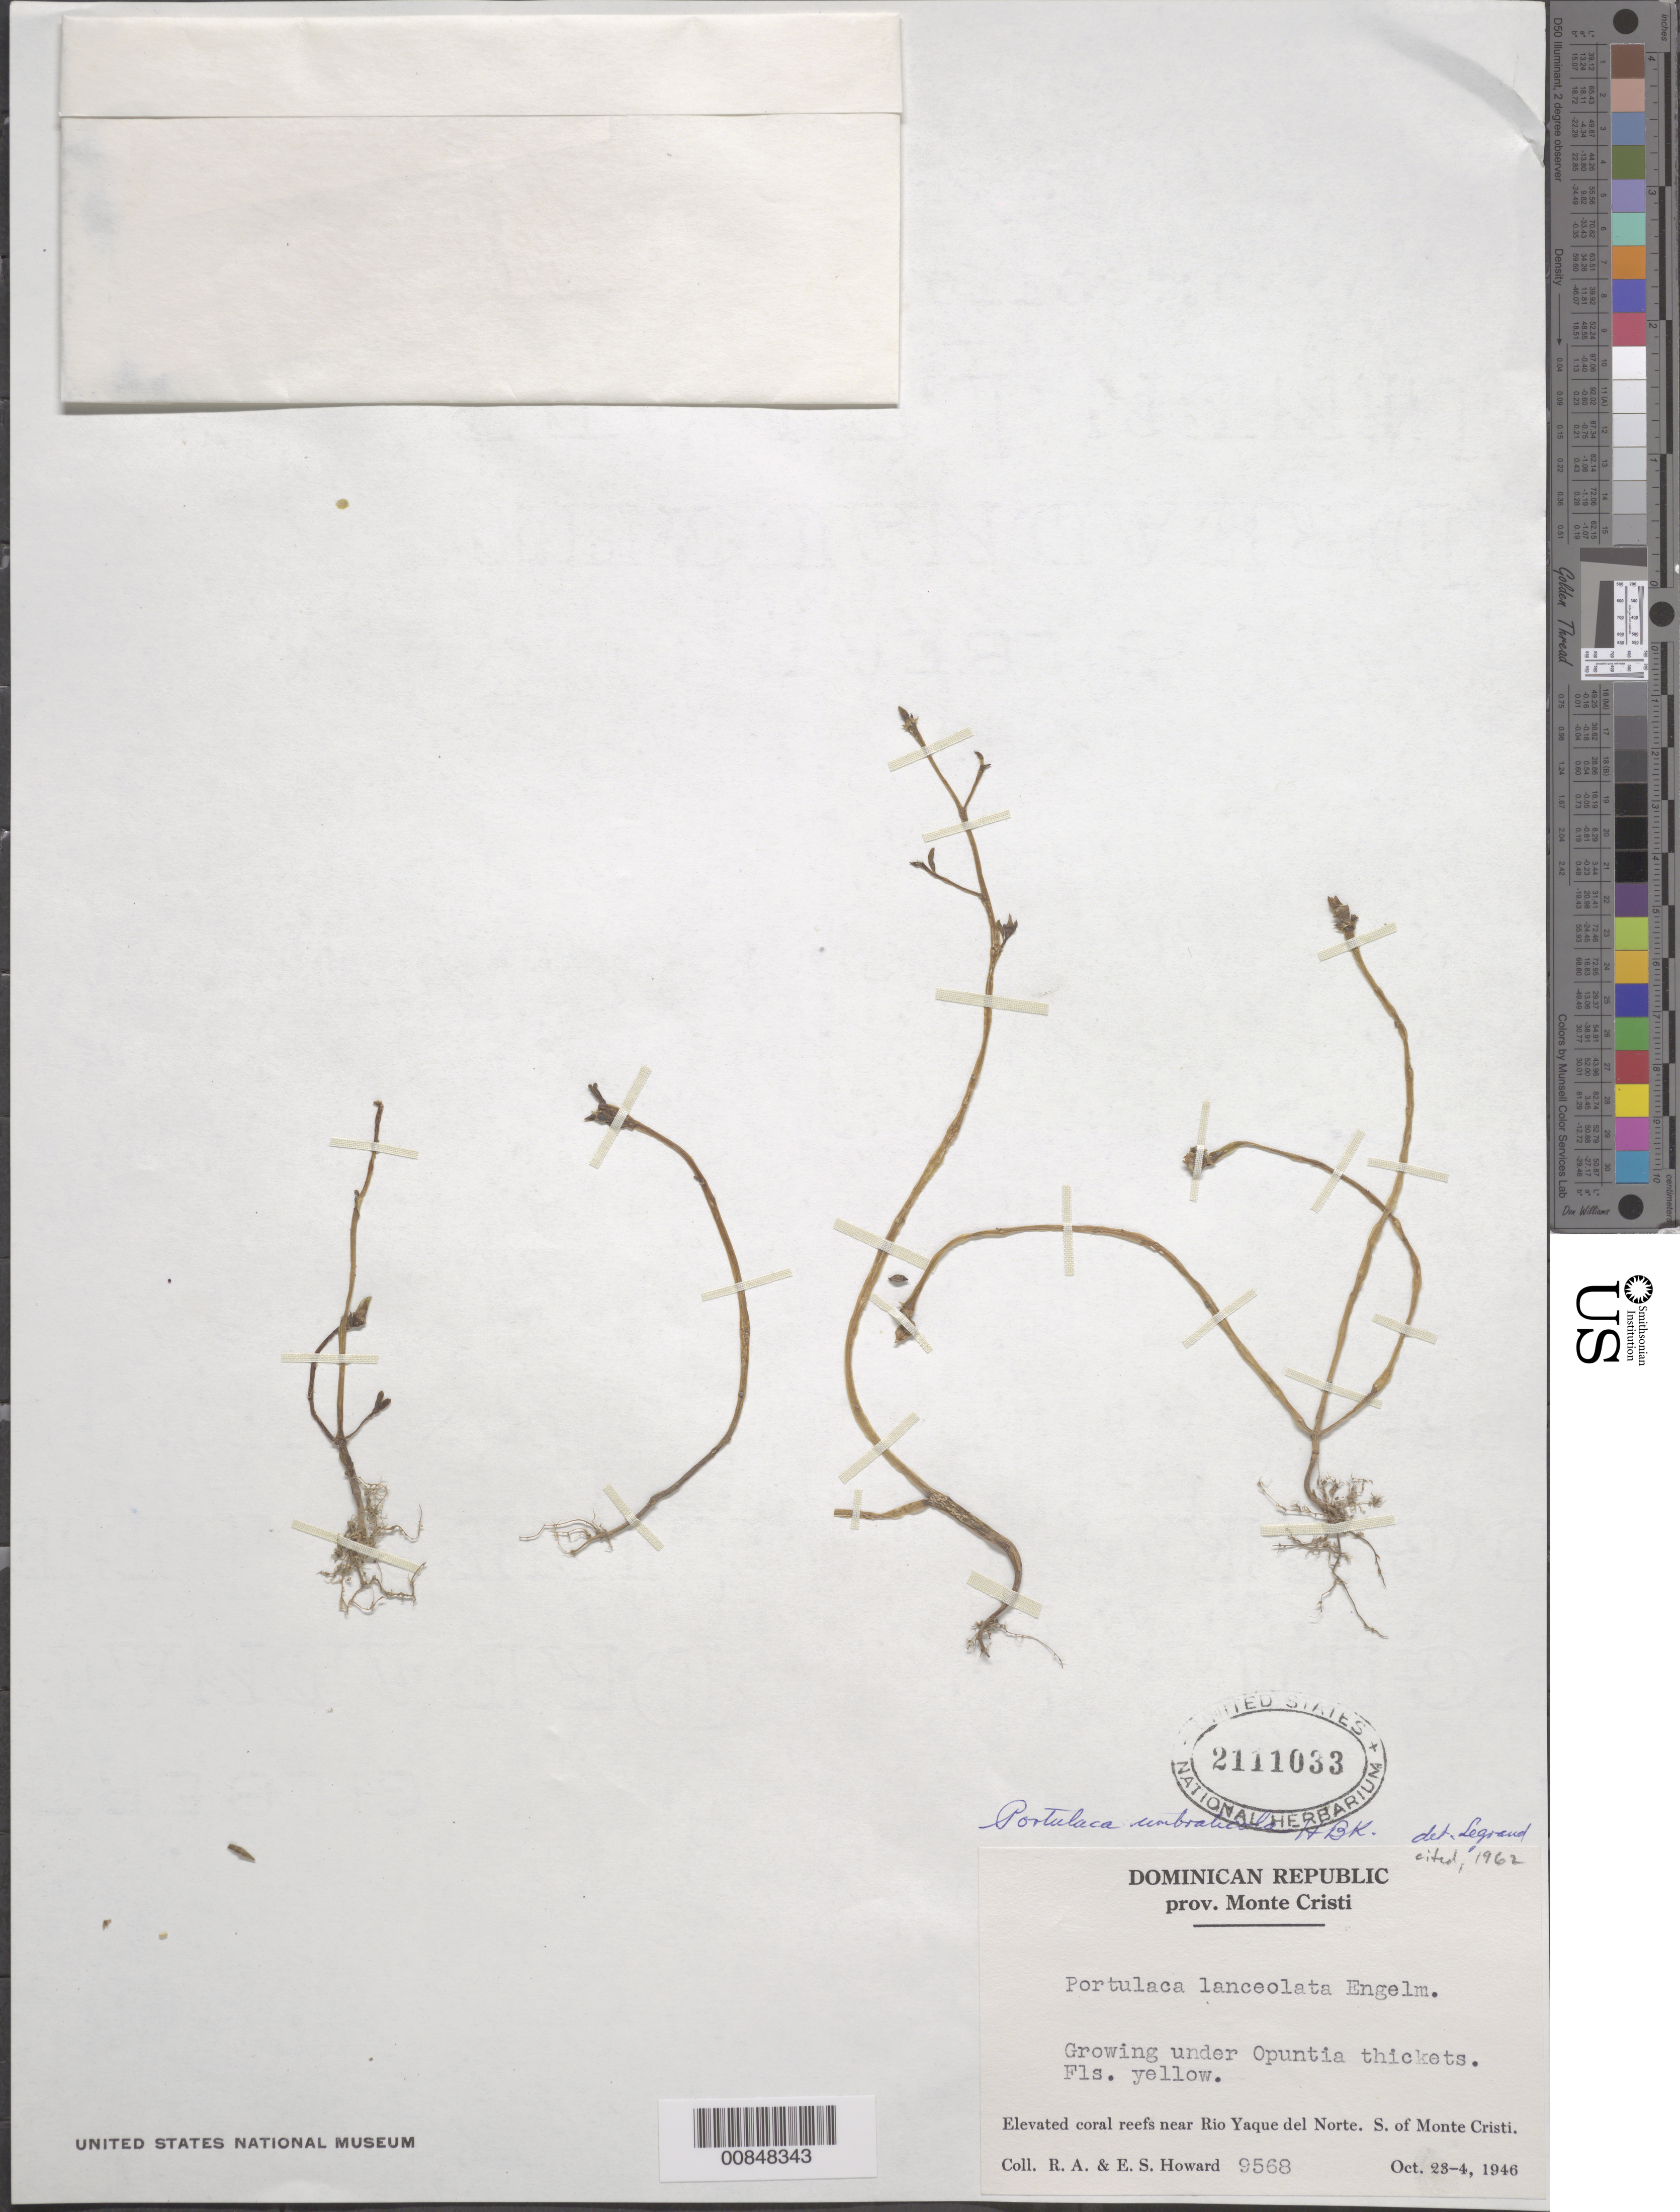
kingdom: Plantae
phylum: Tracheophyta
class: Magnoliopsida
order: Caryophyllales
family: Portulacaceae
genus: Portulaca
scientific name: Portulaca umbraticola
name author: Kunth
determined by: Legrand, --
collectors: R. A. Howard & E. S. Howard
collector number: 9568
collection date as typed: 23 Oct 1946 to 24 Oct 1946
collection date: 1946-10-23/1946-10-24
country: Dominican Republic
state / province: Monte Cristi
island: Hispaniola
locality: Near Río Yaque del Norte. S. of Monte Cristi.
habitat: Growing under Oputia thickets. Elevated coral reefs.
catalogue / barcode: US 2111033